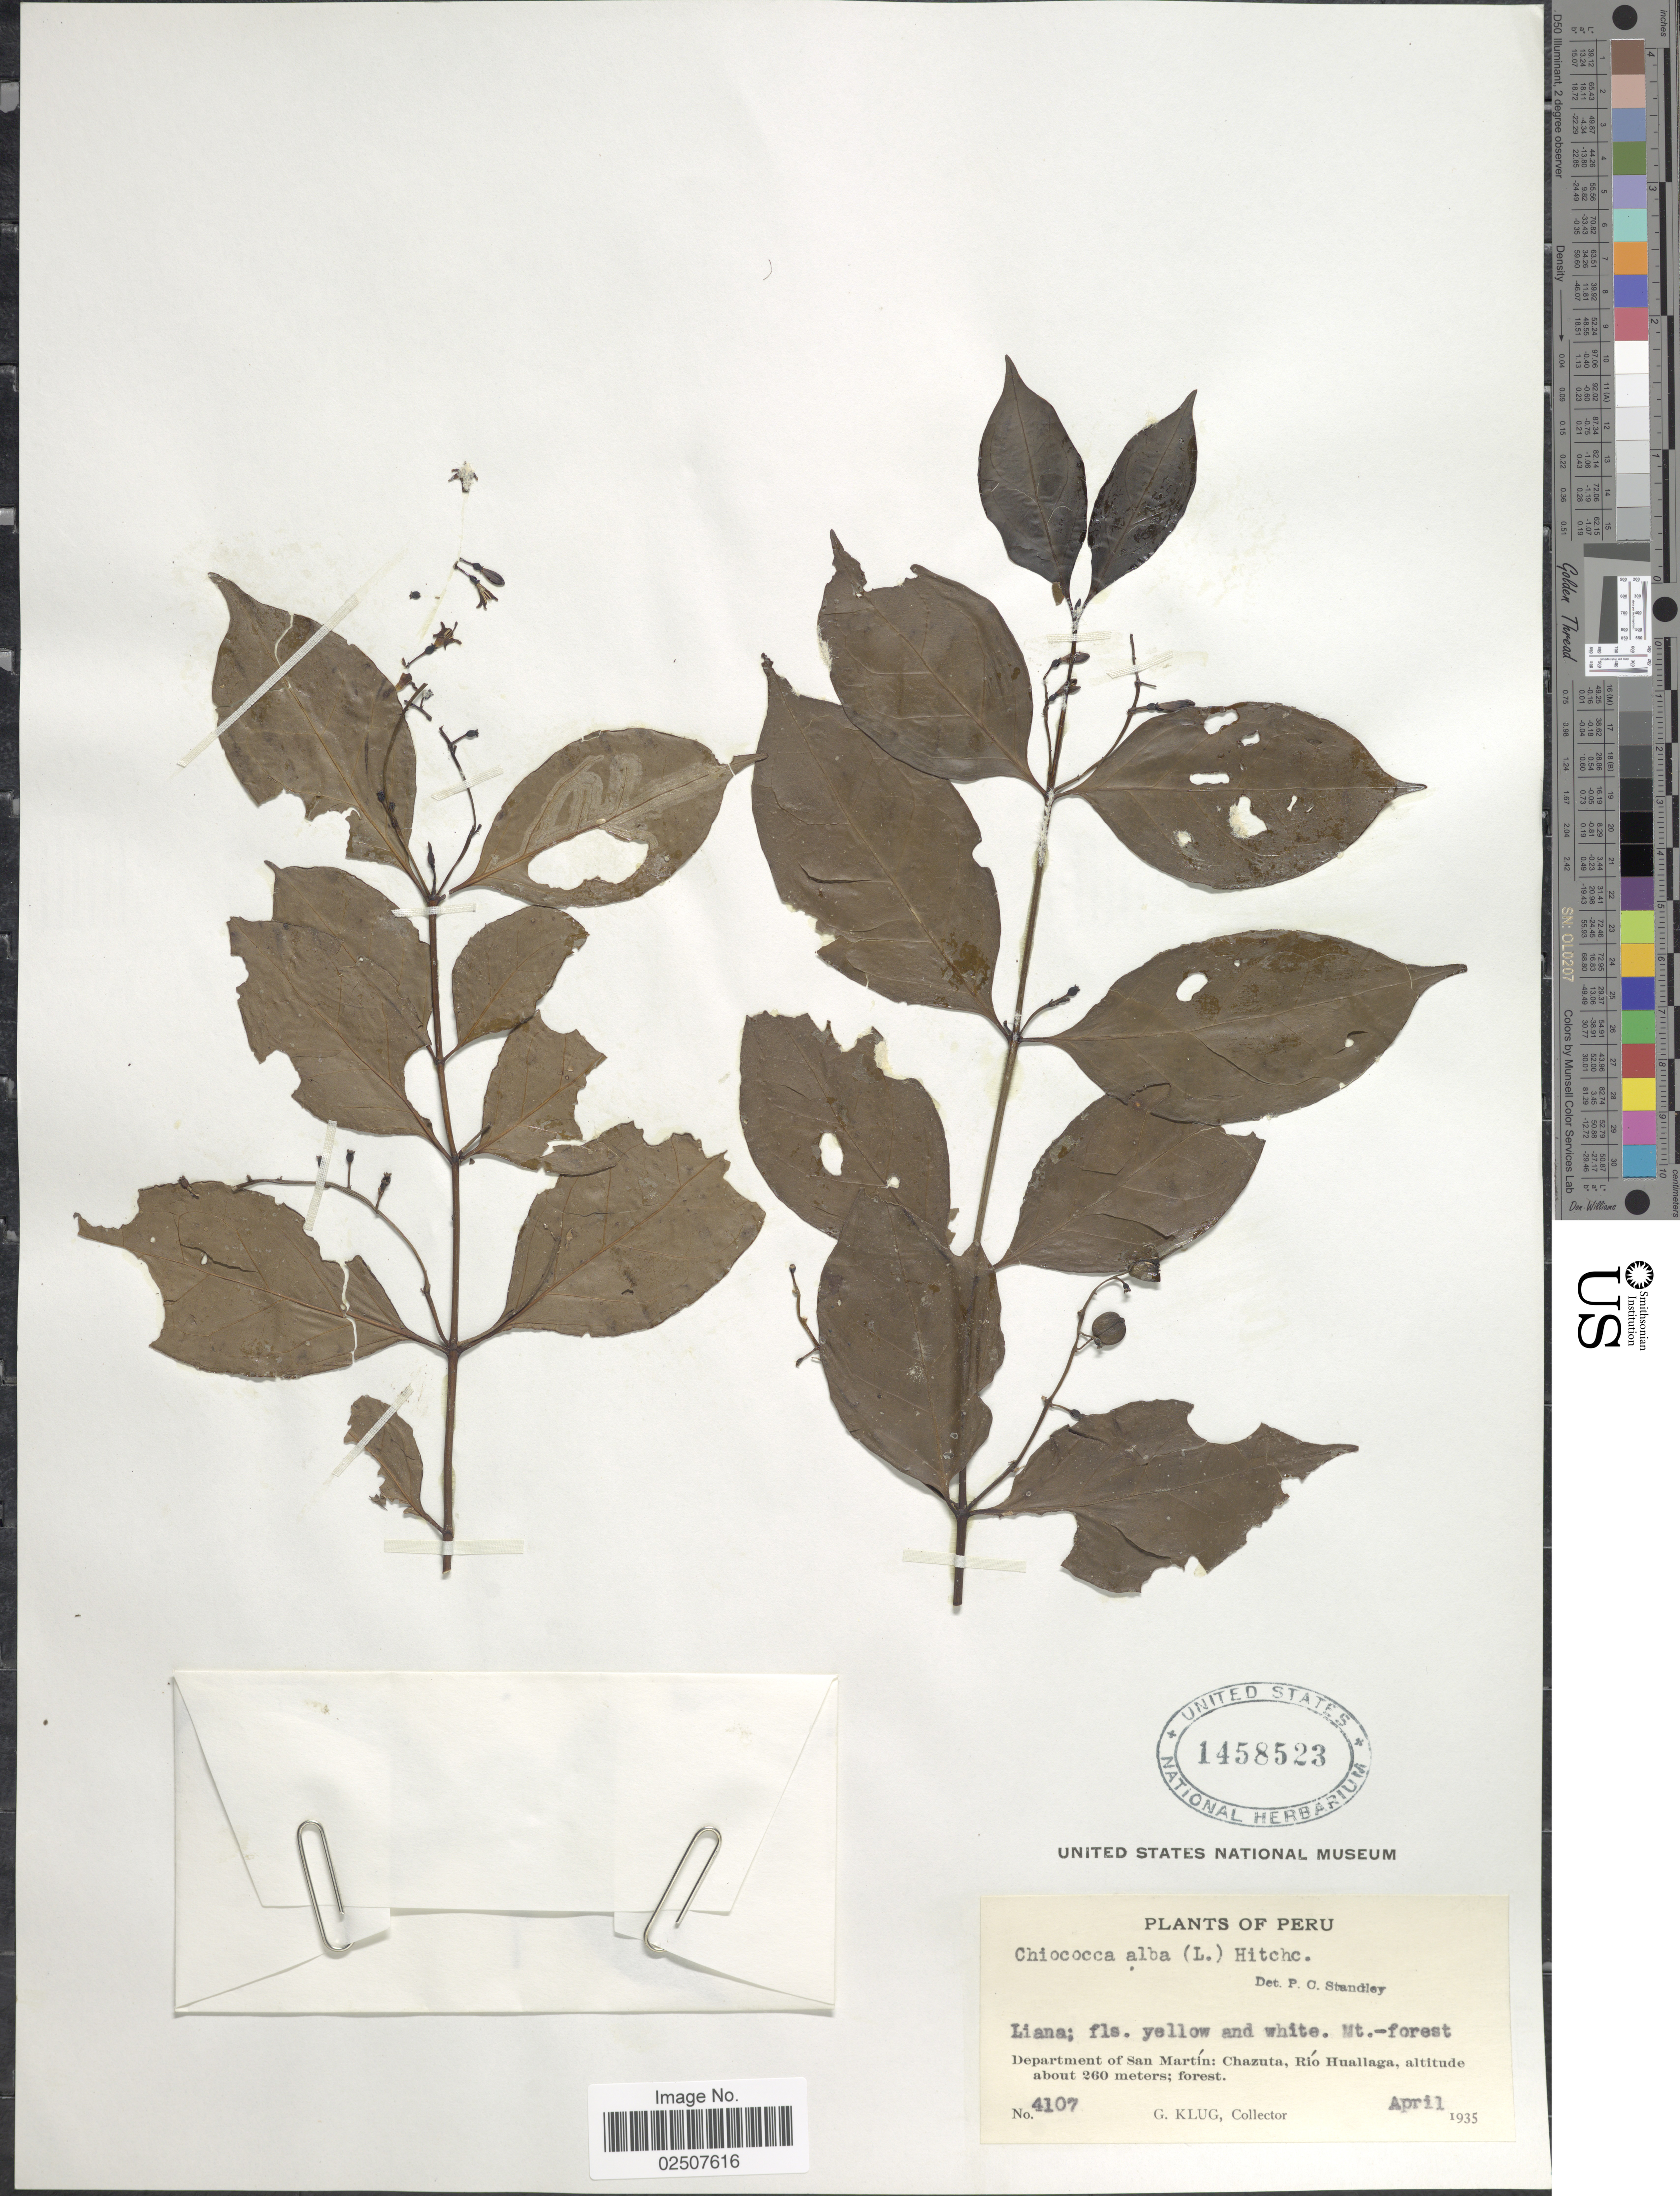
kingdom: Plantae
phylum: Tracheophyta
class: Magnoliopsida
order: Gentianales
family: Rubiaceae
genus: Chiococca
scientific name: Chiococca alba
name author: (L.) Hitchc.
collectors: G. Klug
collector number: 4107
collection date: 1935-04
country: Peru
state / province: San Martín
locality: Mt.-forest, Department of San Martín: Chazuta, Río Huallaga; forest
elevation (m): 260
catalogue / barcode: US 1458523